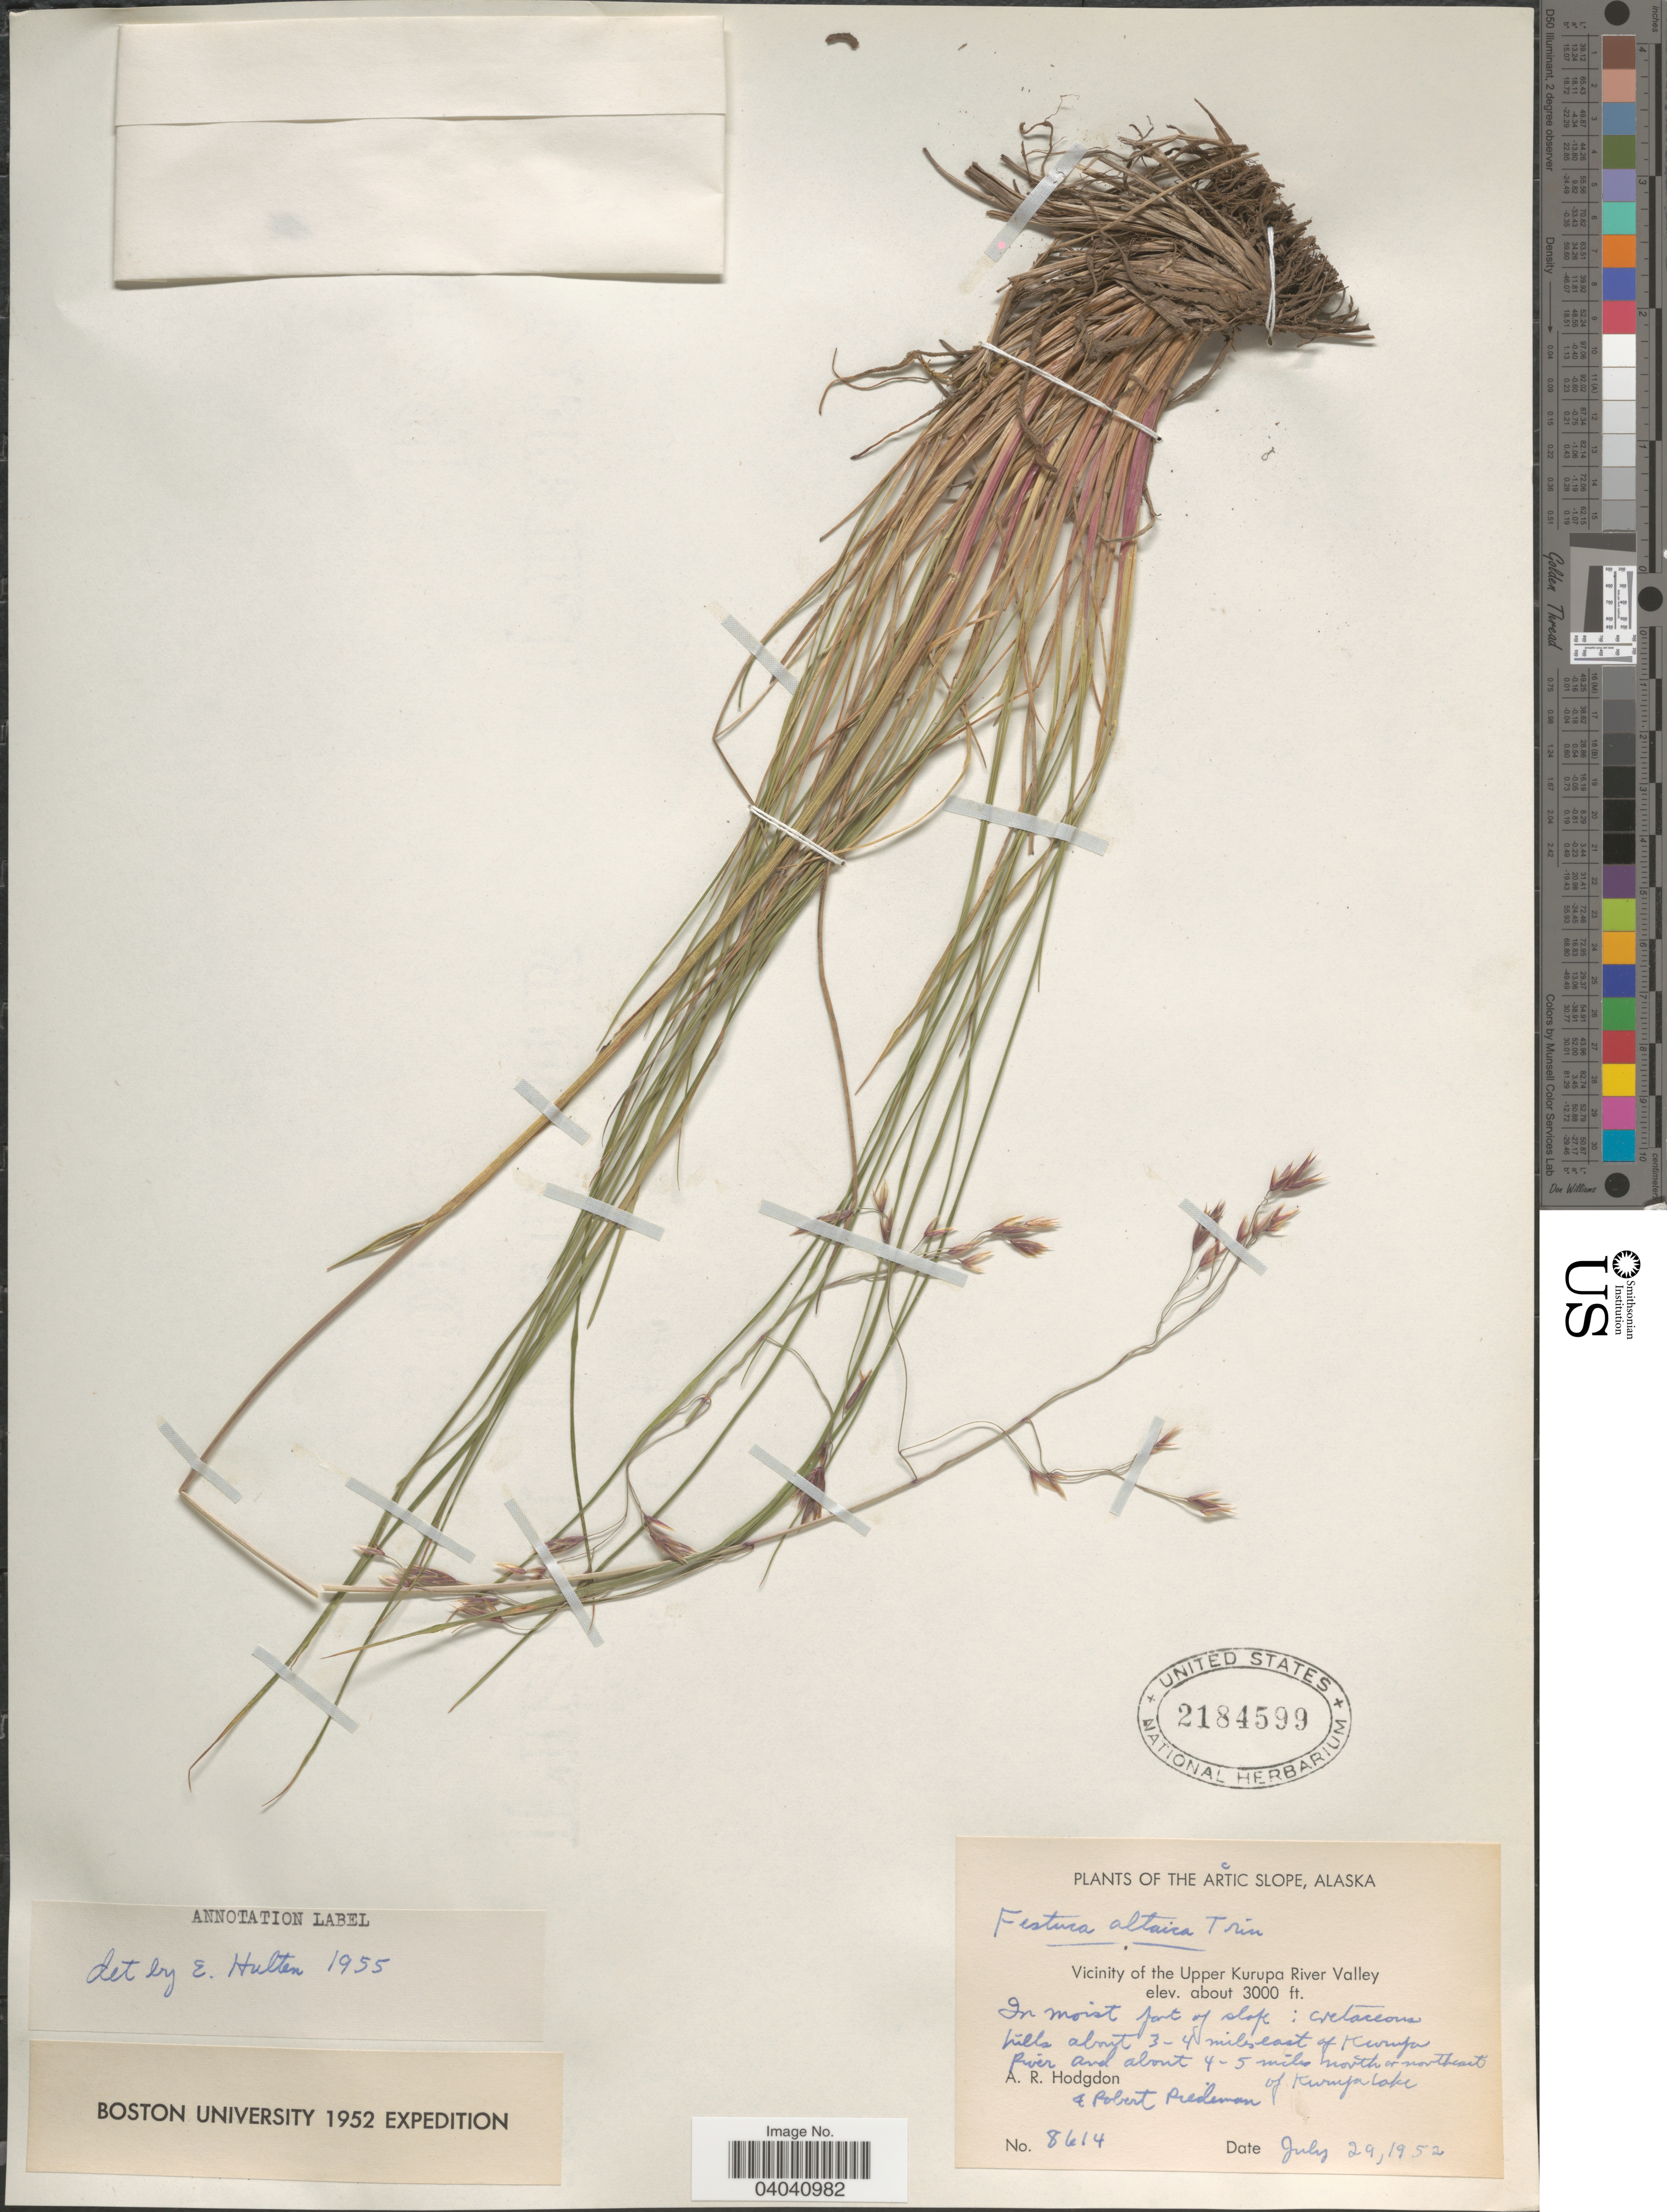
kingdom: Plantae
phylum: Tracheophyta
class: Liliopsida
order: Poales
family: Poaceae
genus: Festuca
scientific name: Festuca altaica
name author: Trin.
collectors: A. R. Hodgdon & R. Piedeman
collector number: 8614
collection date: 1952-07-29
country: United States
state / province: Alaska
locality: Arctic Slope. Vicinity of the Upper Kurupa River Valley. In moist part of slope: cretaceous hills about 3-4 miles east of Kurupa River and about 4-5 miles north or northeast of Kurupa lake.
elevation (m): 914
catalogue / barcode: US 2184599